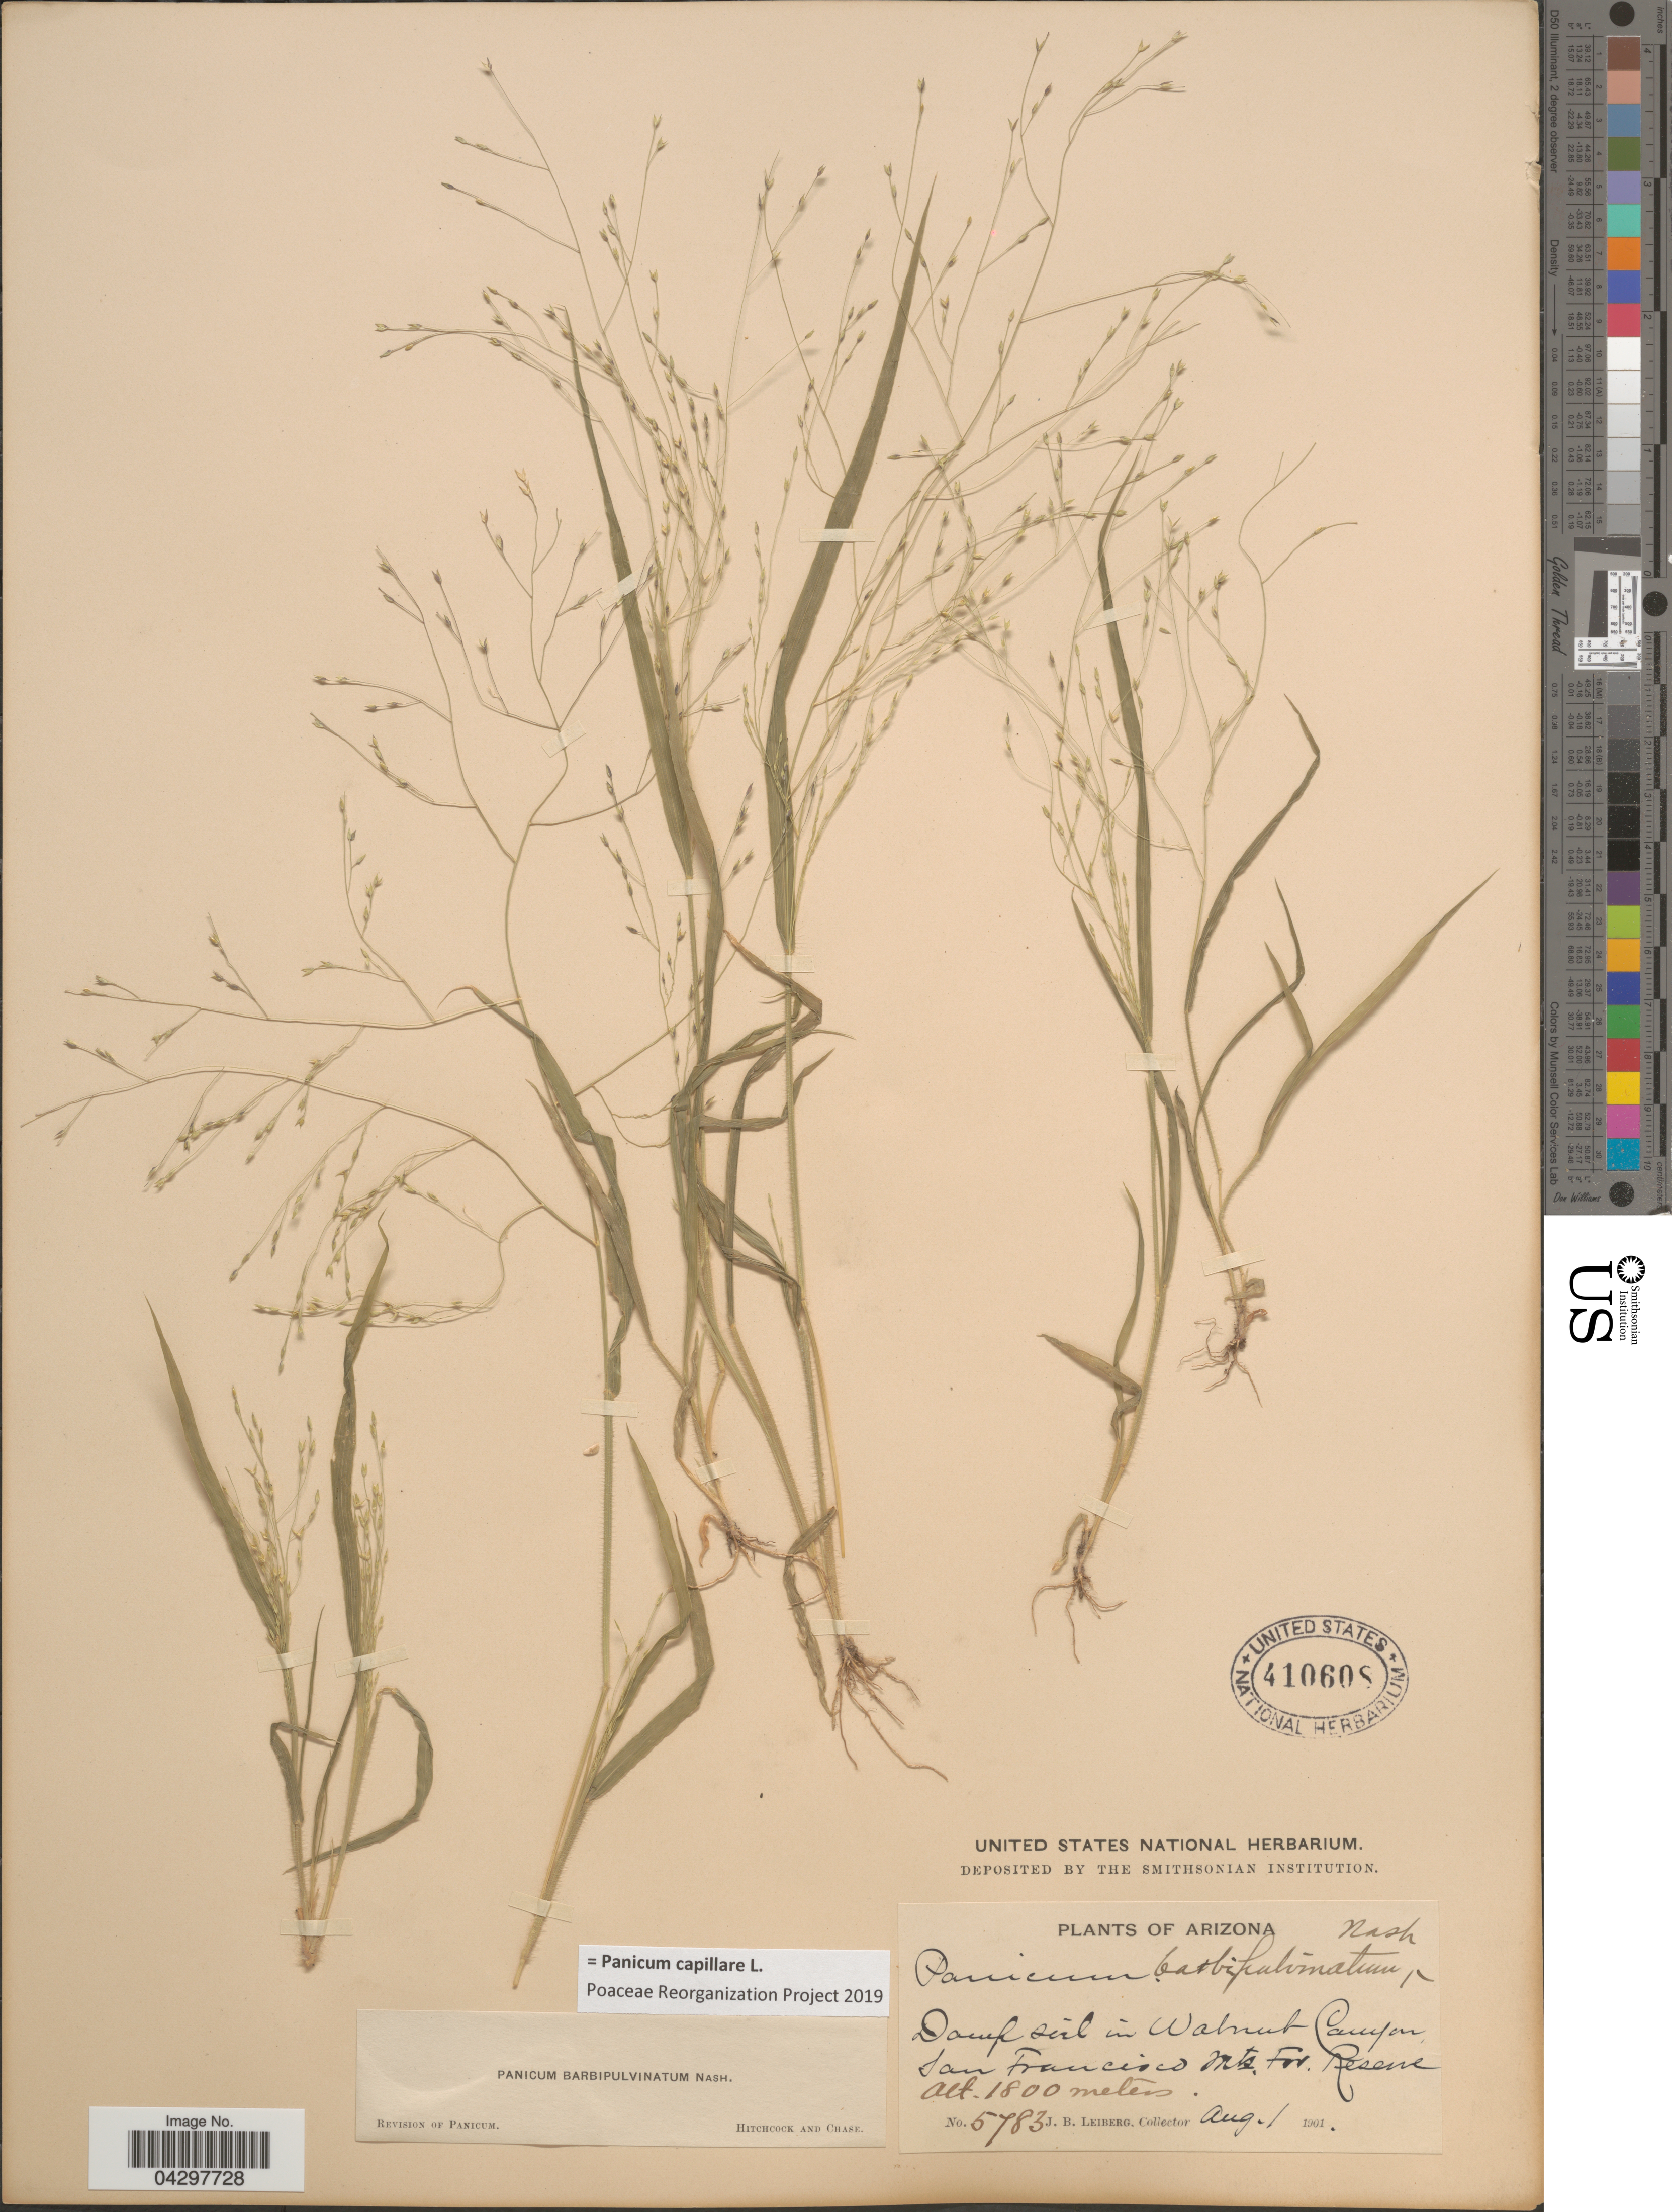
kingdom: Plantae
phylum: Tracheophyta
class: Liliopsida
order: Poales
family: Poaceae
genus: Panicum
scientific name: Panicum capillare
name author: L.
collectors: J. B. Leiberg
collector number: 5783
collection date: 1901-08-01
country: United States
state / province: Arizona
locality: Damp soil in Walnut Canyon. San Francisco Mts For. Reserve.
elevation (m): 1800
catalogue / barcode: US 410608